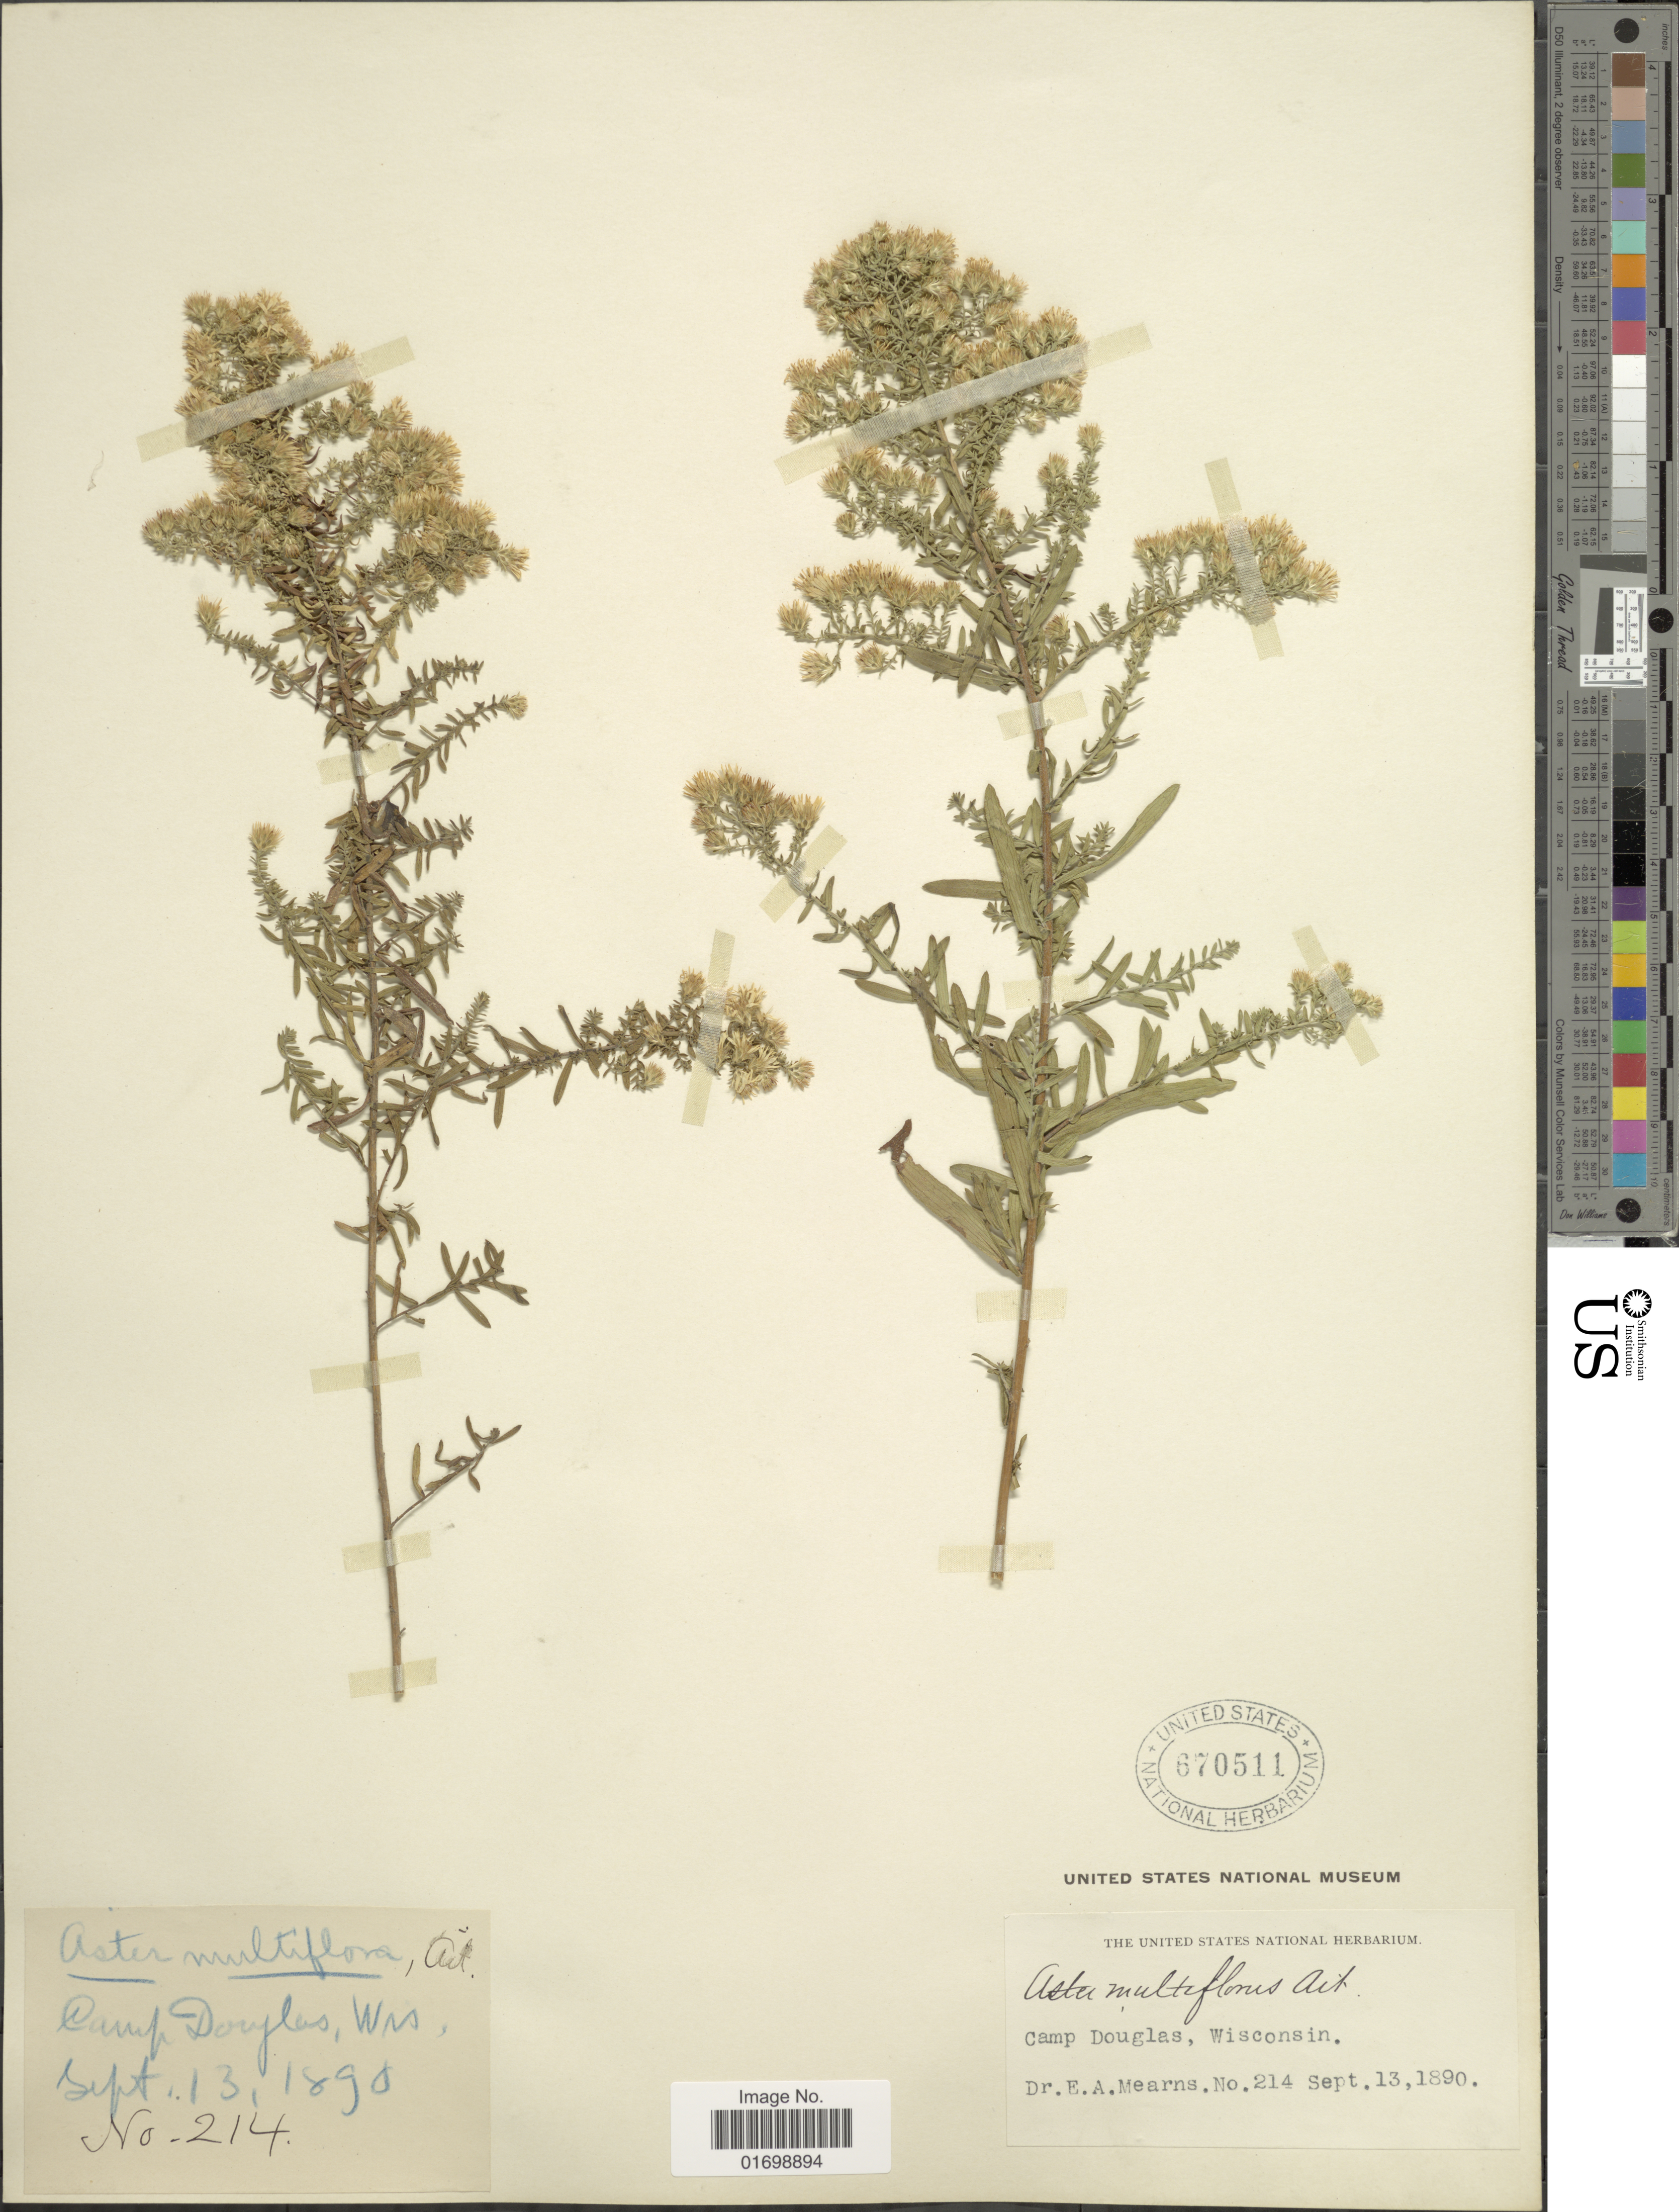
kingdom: Plantae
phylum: Tracheophyta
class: Magnoliopsida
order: Asterales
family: Asteraceae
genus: Symphyotrichum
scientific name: Symphyotrichum ericoides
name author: (L.) G.L. Nesom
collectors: E. A. Mearns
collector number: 214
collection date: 1890-09-13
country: United States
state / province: Wisconsin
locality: Camp Douglas.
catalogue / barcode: US 670511